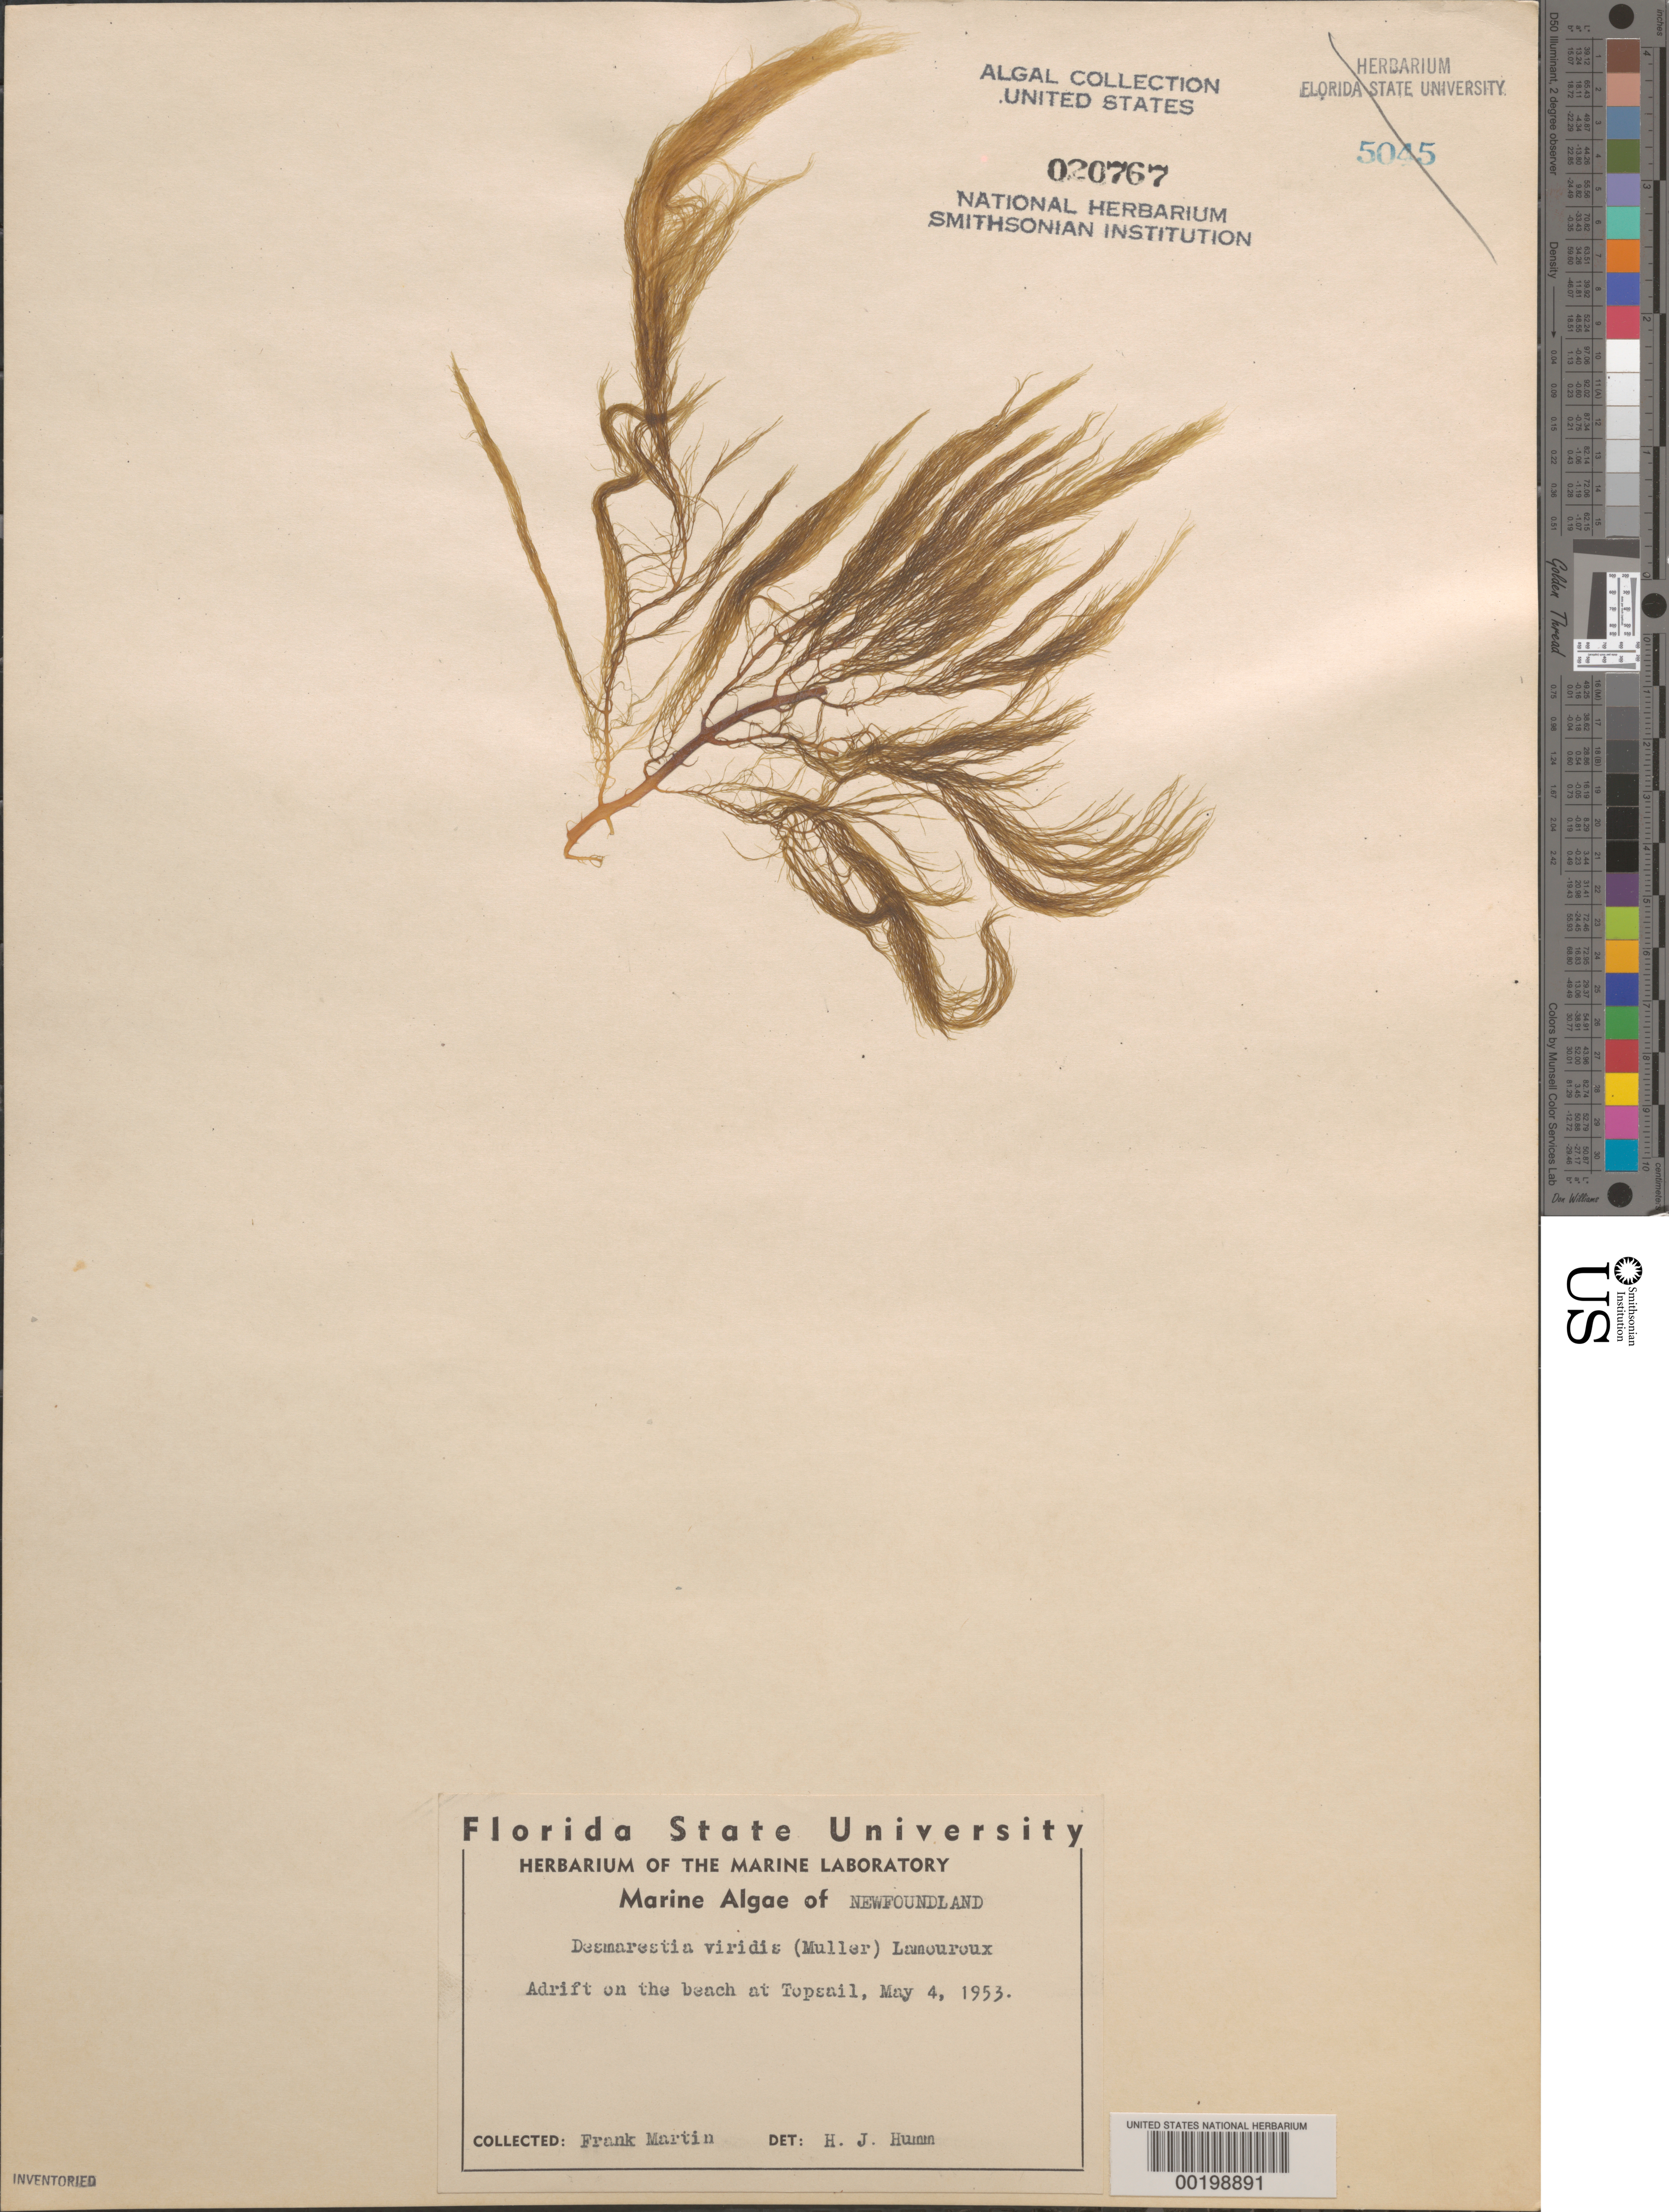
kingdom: Chromista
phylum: Ochrophyta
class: Phaeophyceae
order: Desmarestiales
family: Desmarestiaceae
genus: Desmarestia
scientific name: Desmarestia viridis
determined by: Humm, Harold J.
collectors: F. Martin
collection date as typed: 04 May 1953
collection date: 1953-05-04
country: Canada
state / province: Newfoundland and Labrador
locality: Topsail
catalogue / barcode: US 20767